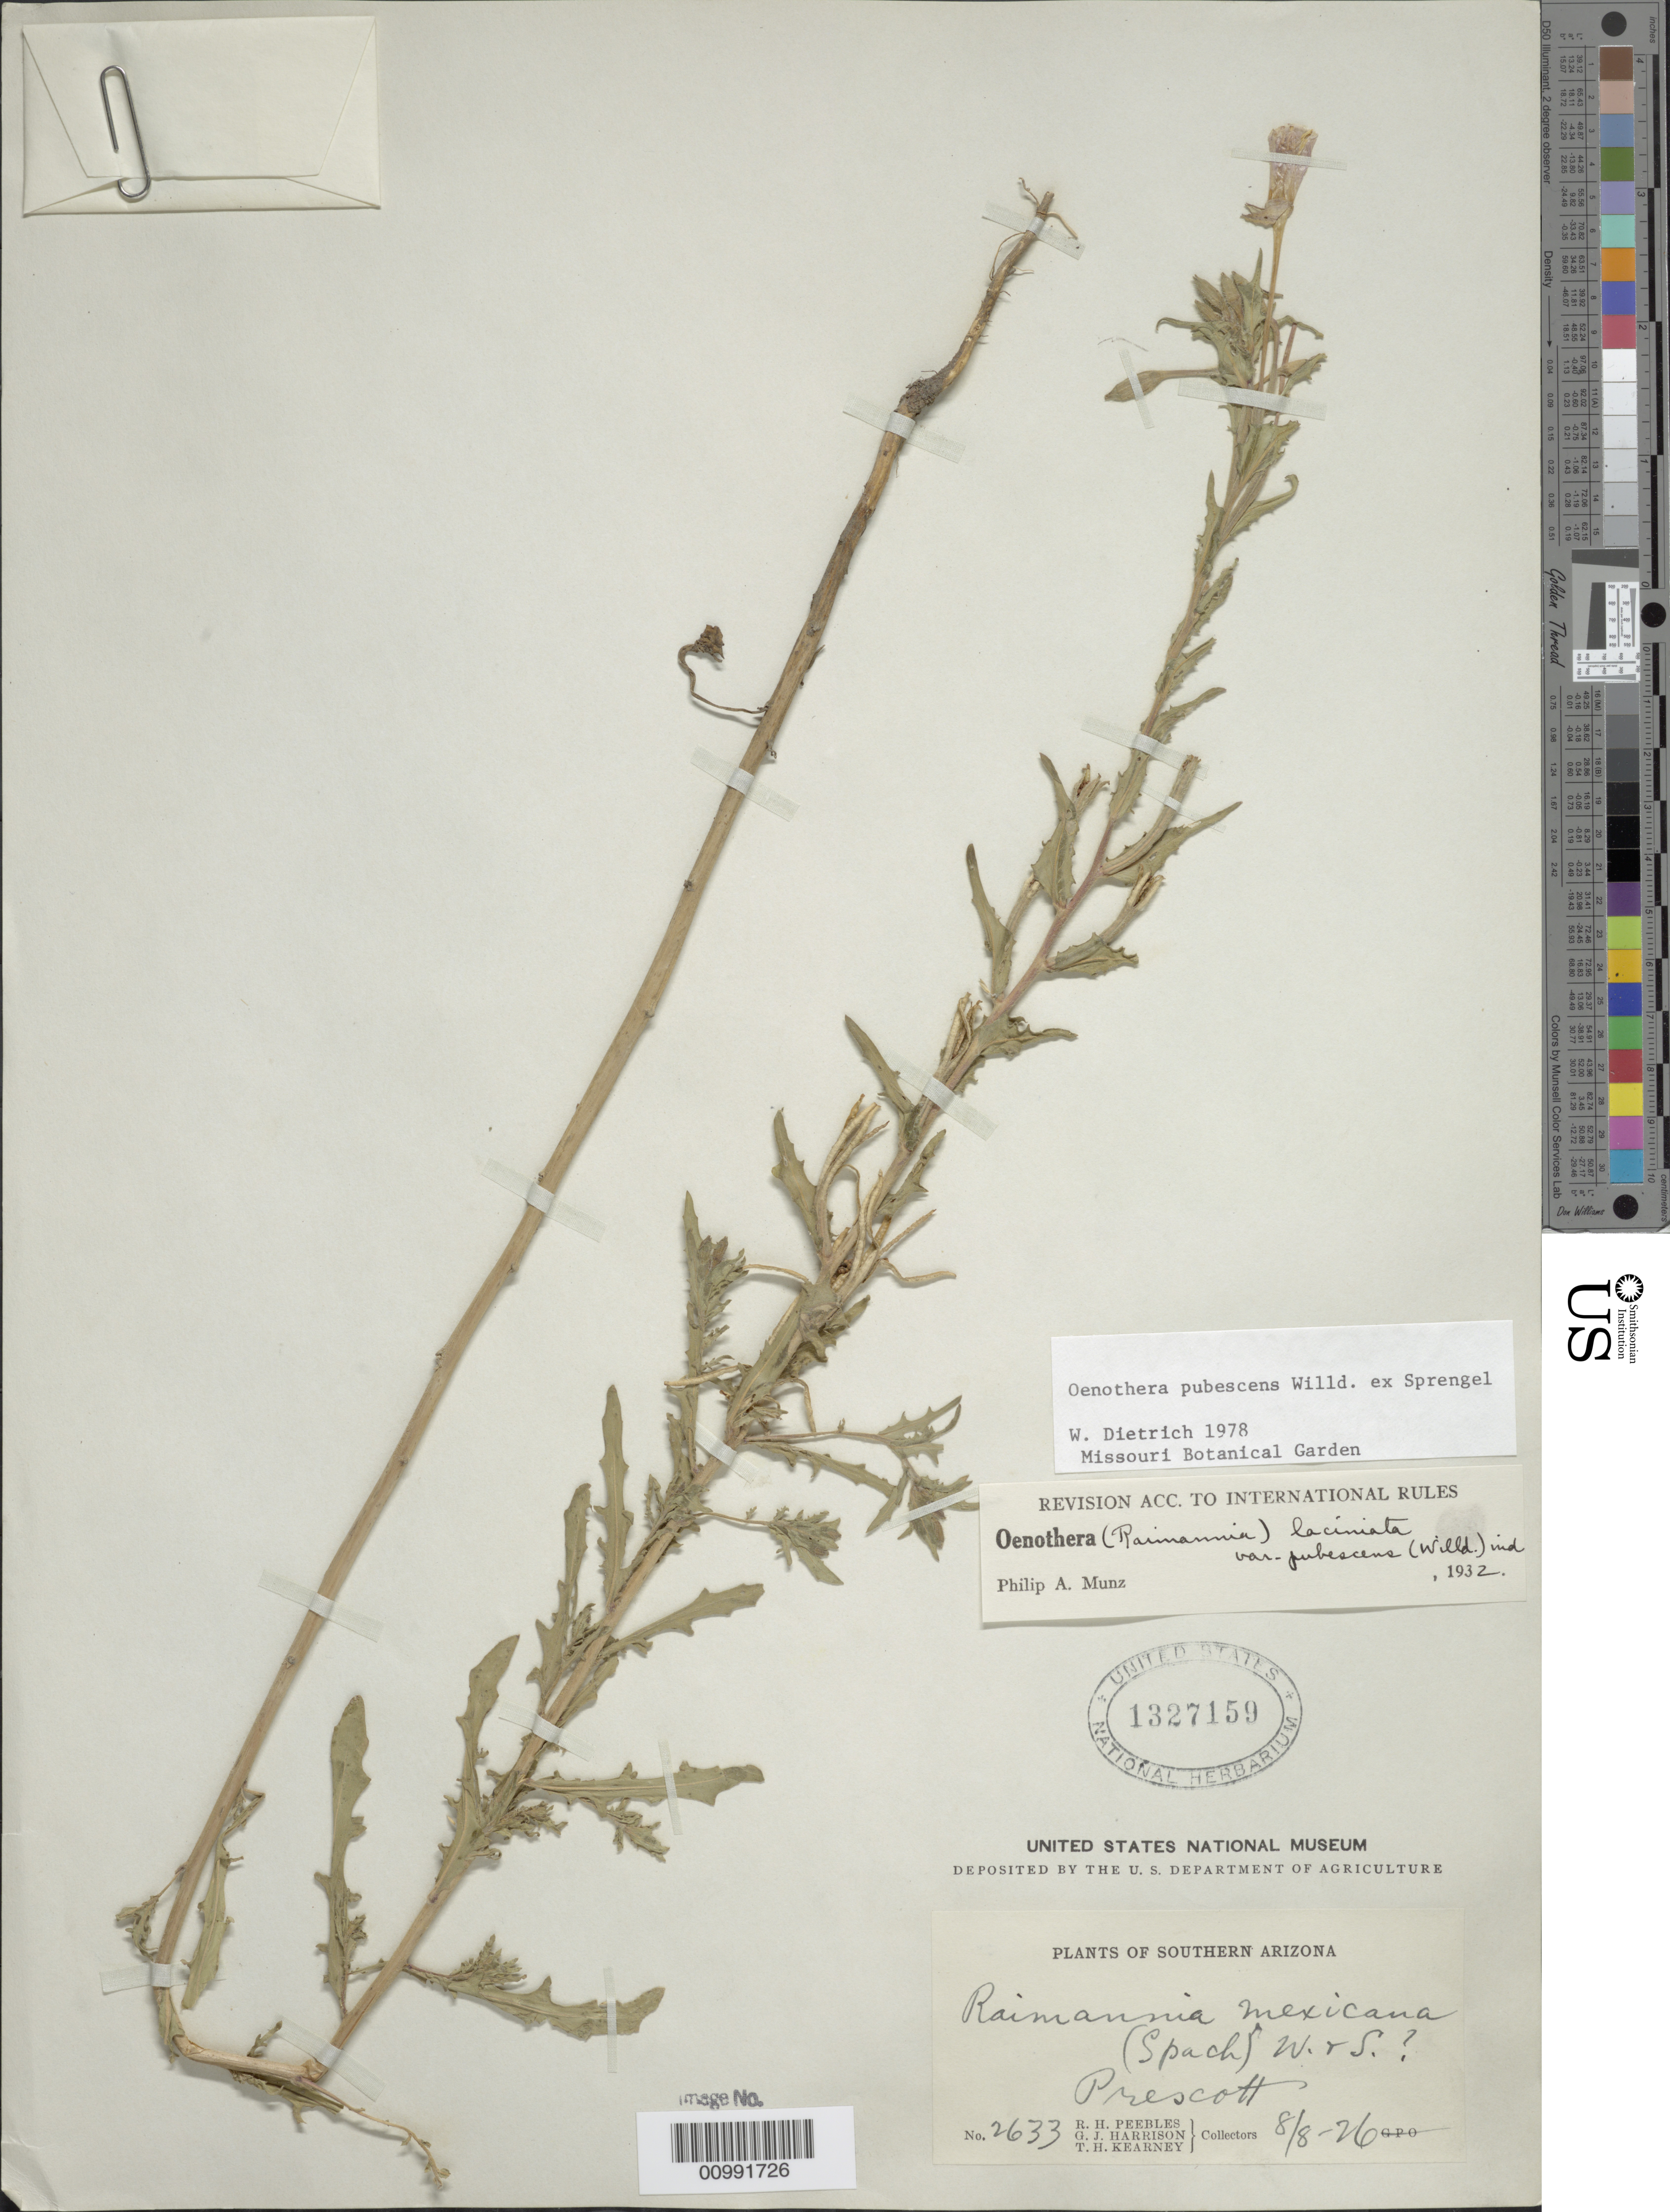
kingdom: Plantae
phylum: Tracheophyta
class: Magnoliopsida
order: Myrtales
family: Onagraceae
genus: Oenothera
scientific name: Oenothera pubescens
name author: Willd. ex Spreng.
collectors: R. H. Peebles & G. J. Harrison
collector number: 2633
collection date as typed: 08 Aug 1926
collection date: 1926-08-08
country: United States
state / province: Arizona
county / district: Yavapai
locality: Prescott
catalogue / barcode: US 1327159